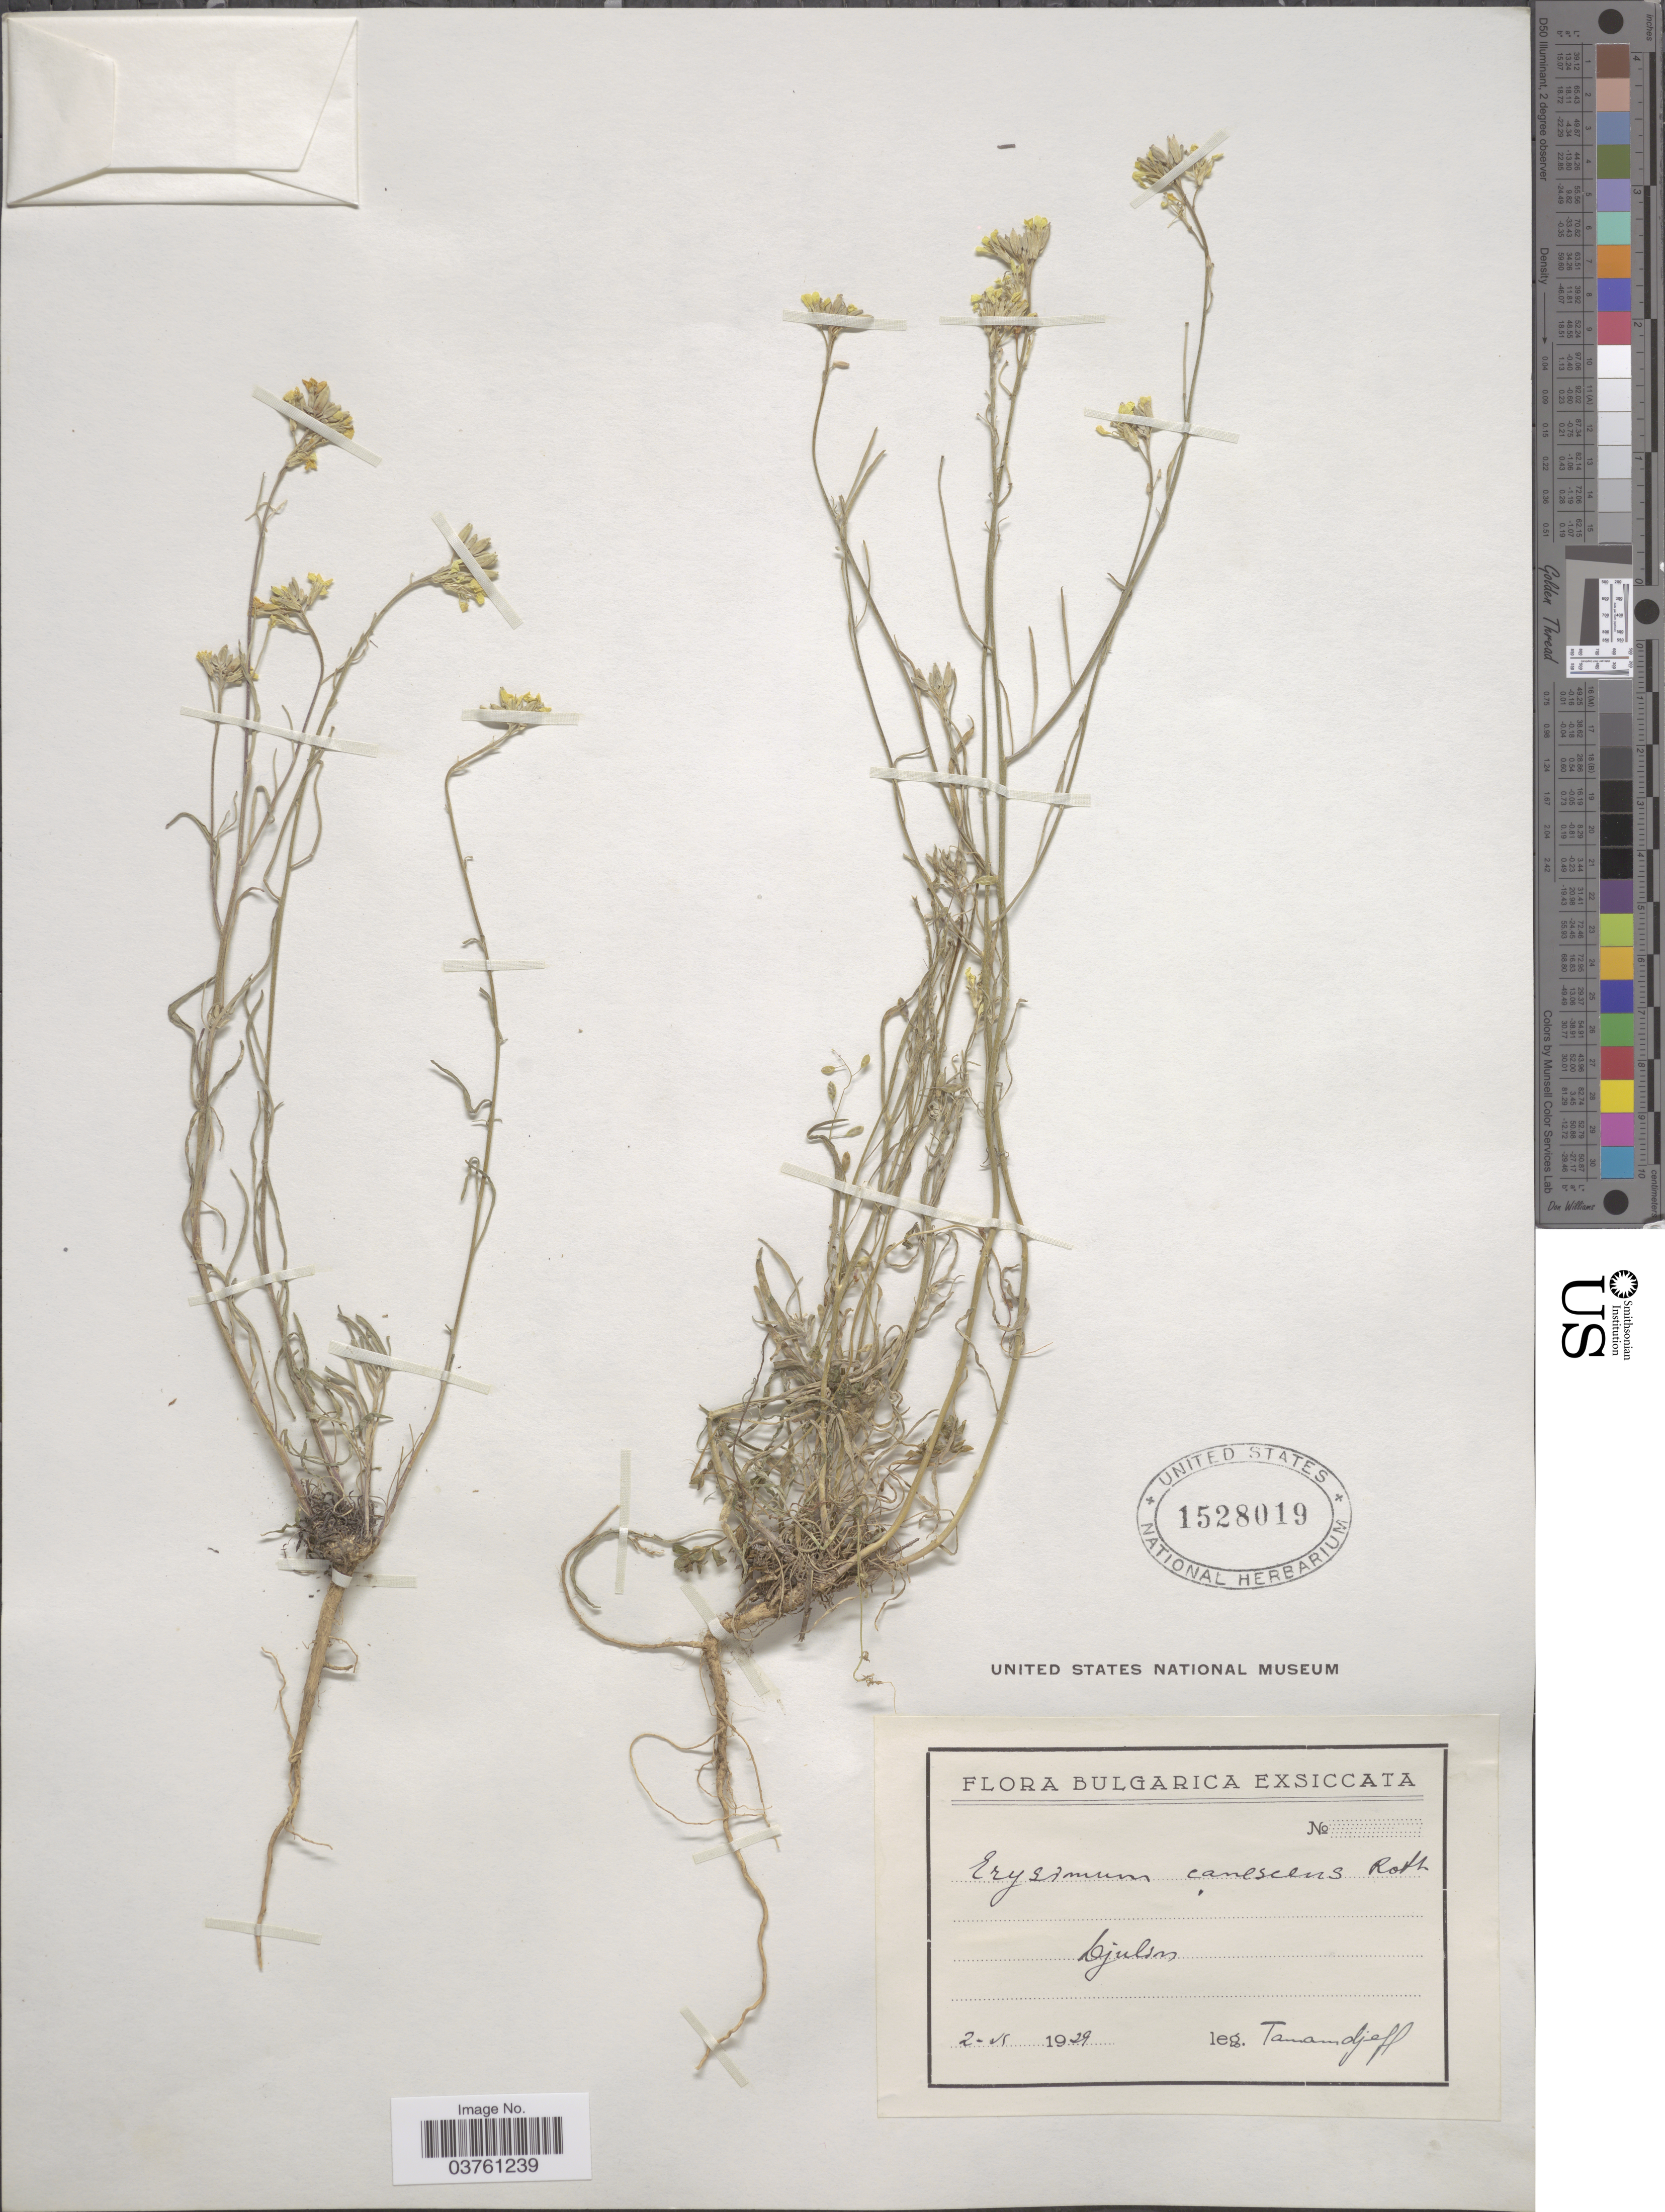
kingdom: Plantae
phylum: Tracheophyta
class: Magnoliopsida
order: Brassicales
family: Brassicaceae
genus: Erysimum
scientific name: Erysimum canescens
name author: Roth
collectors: -. Tamamdjeff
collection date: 1929-06-02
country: Bulgaria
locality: Djulen [interpreted].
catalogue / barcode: US 1528019